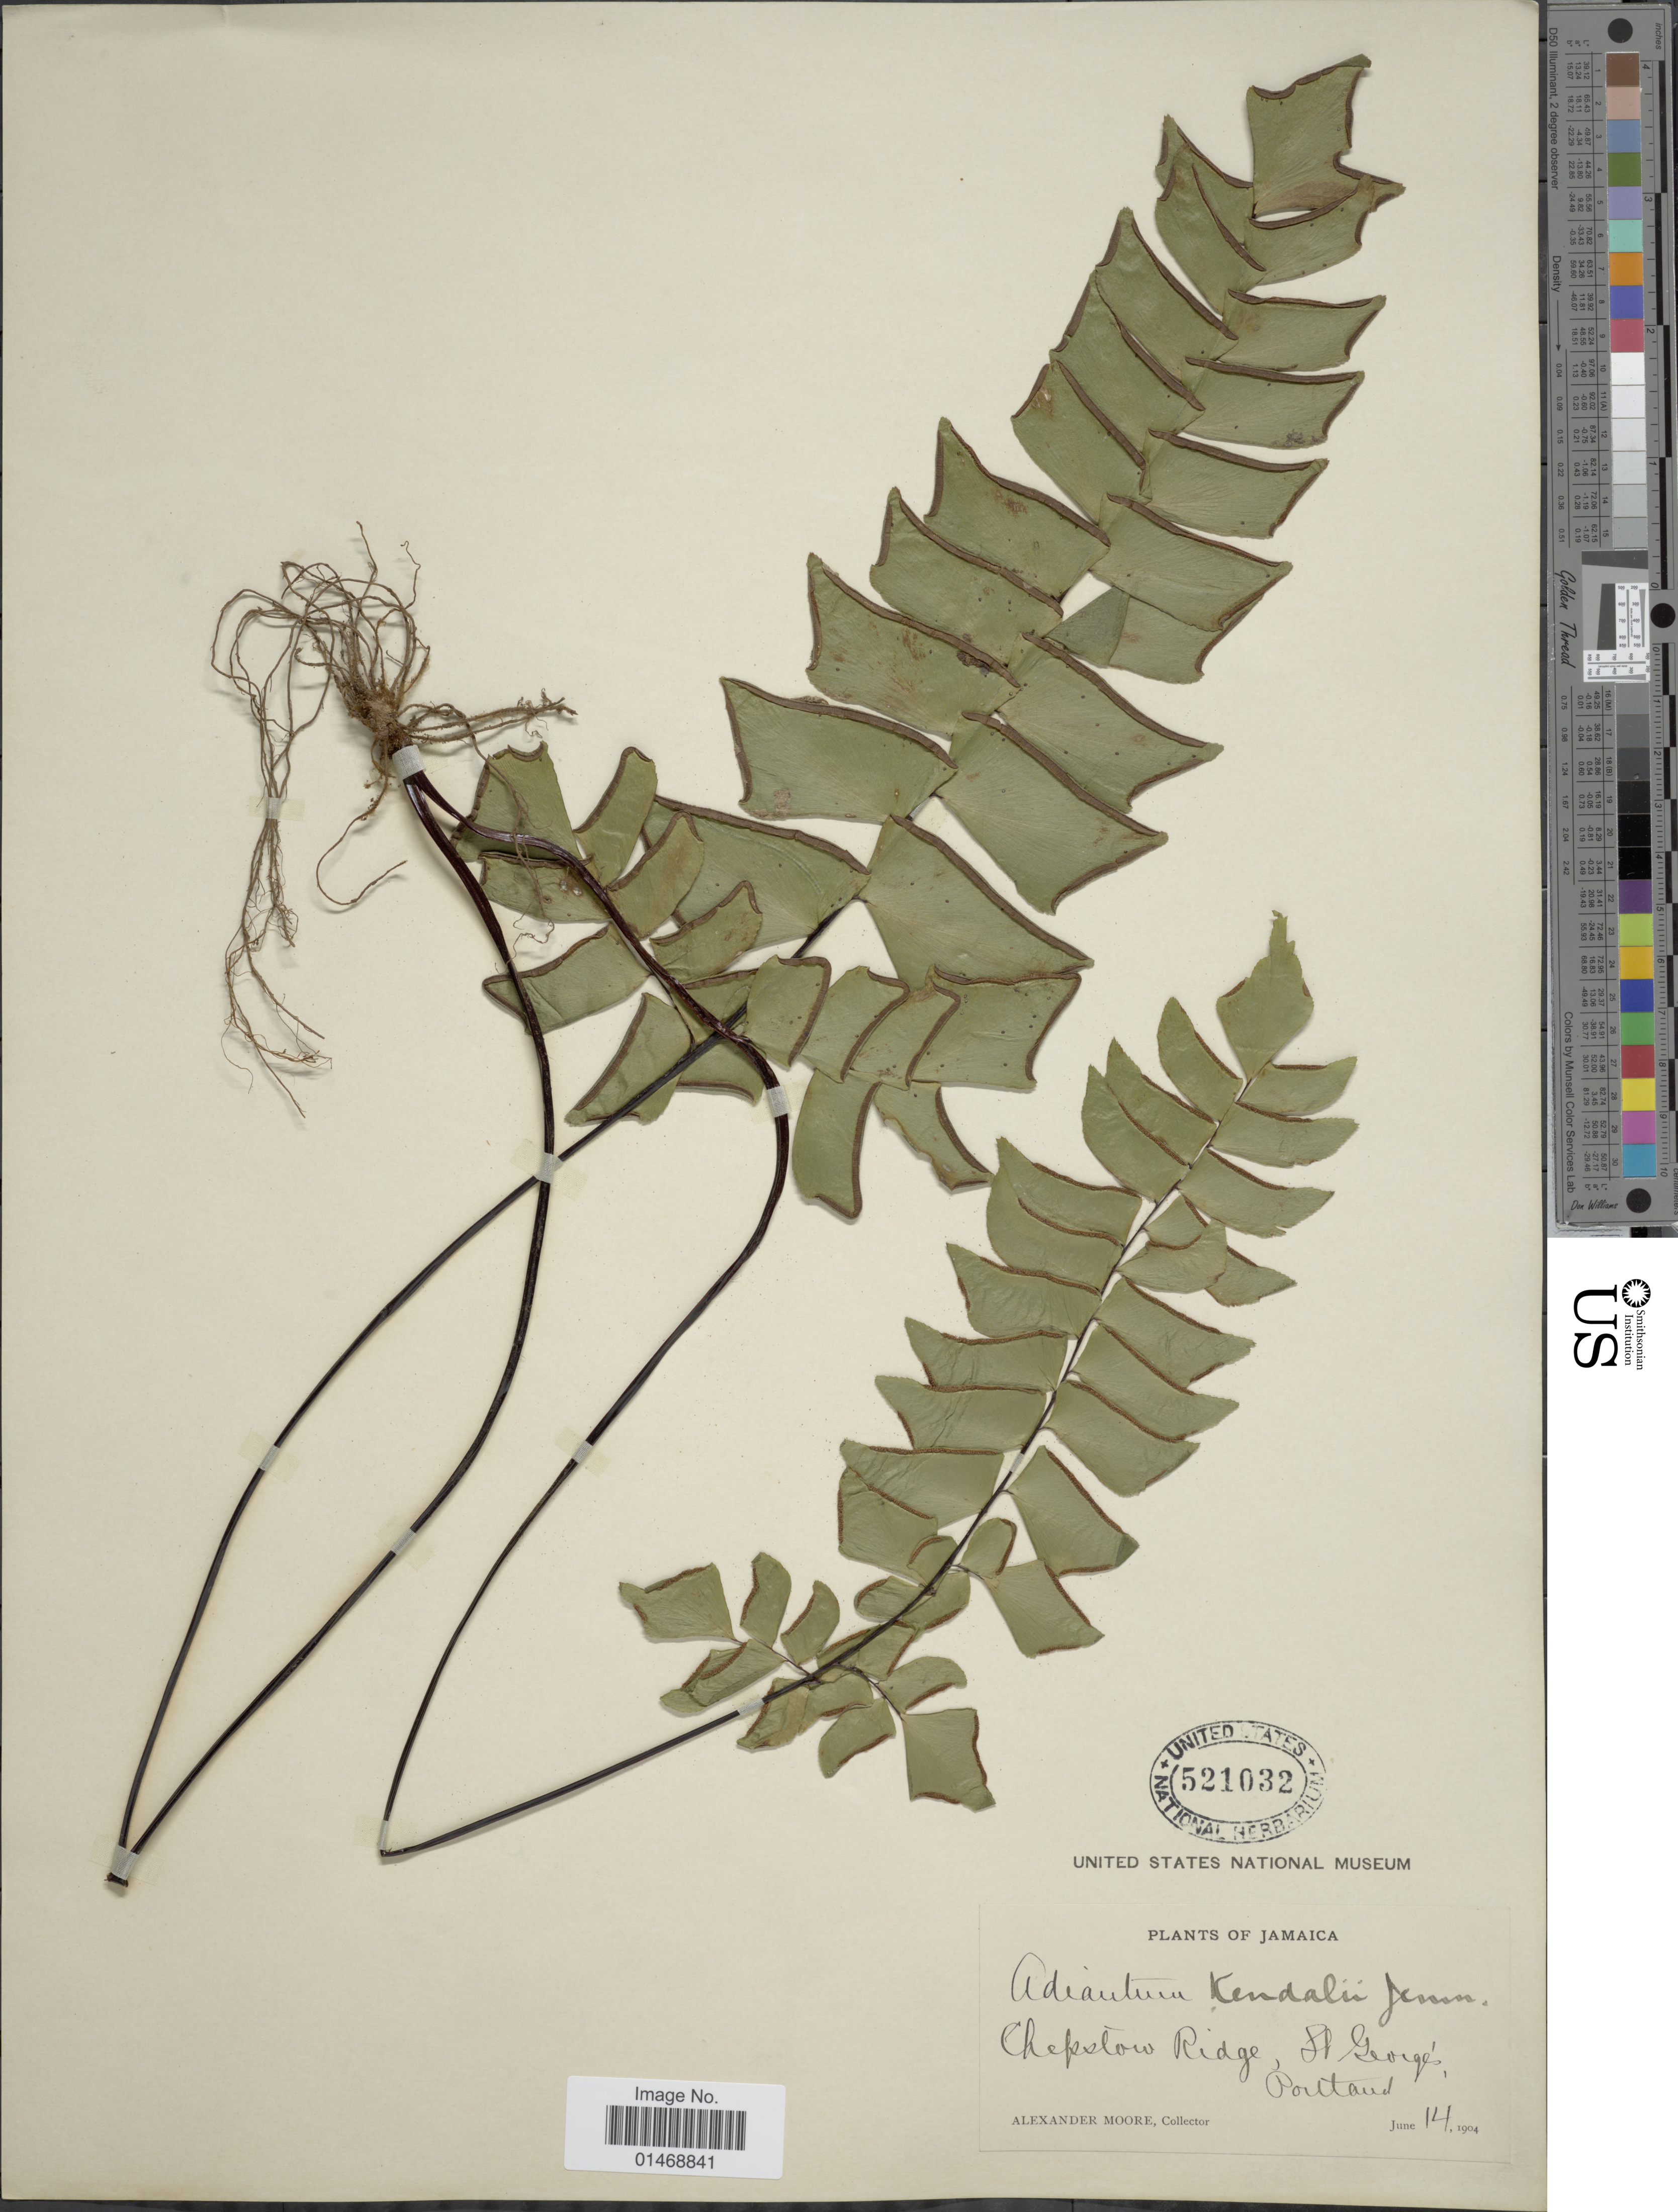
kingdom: Plantae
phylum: Tracheophyta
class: Polypodiopsida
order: Polypodiales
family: Pteridaceae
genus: Adiantum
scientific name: Adiantum kendalii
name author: Jenman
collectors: A. Moore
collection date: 1904-06-14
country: Jamaica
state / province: Portland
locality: Chepstow Ridge, St George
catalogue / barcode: US 521032